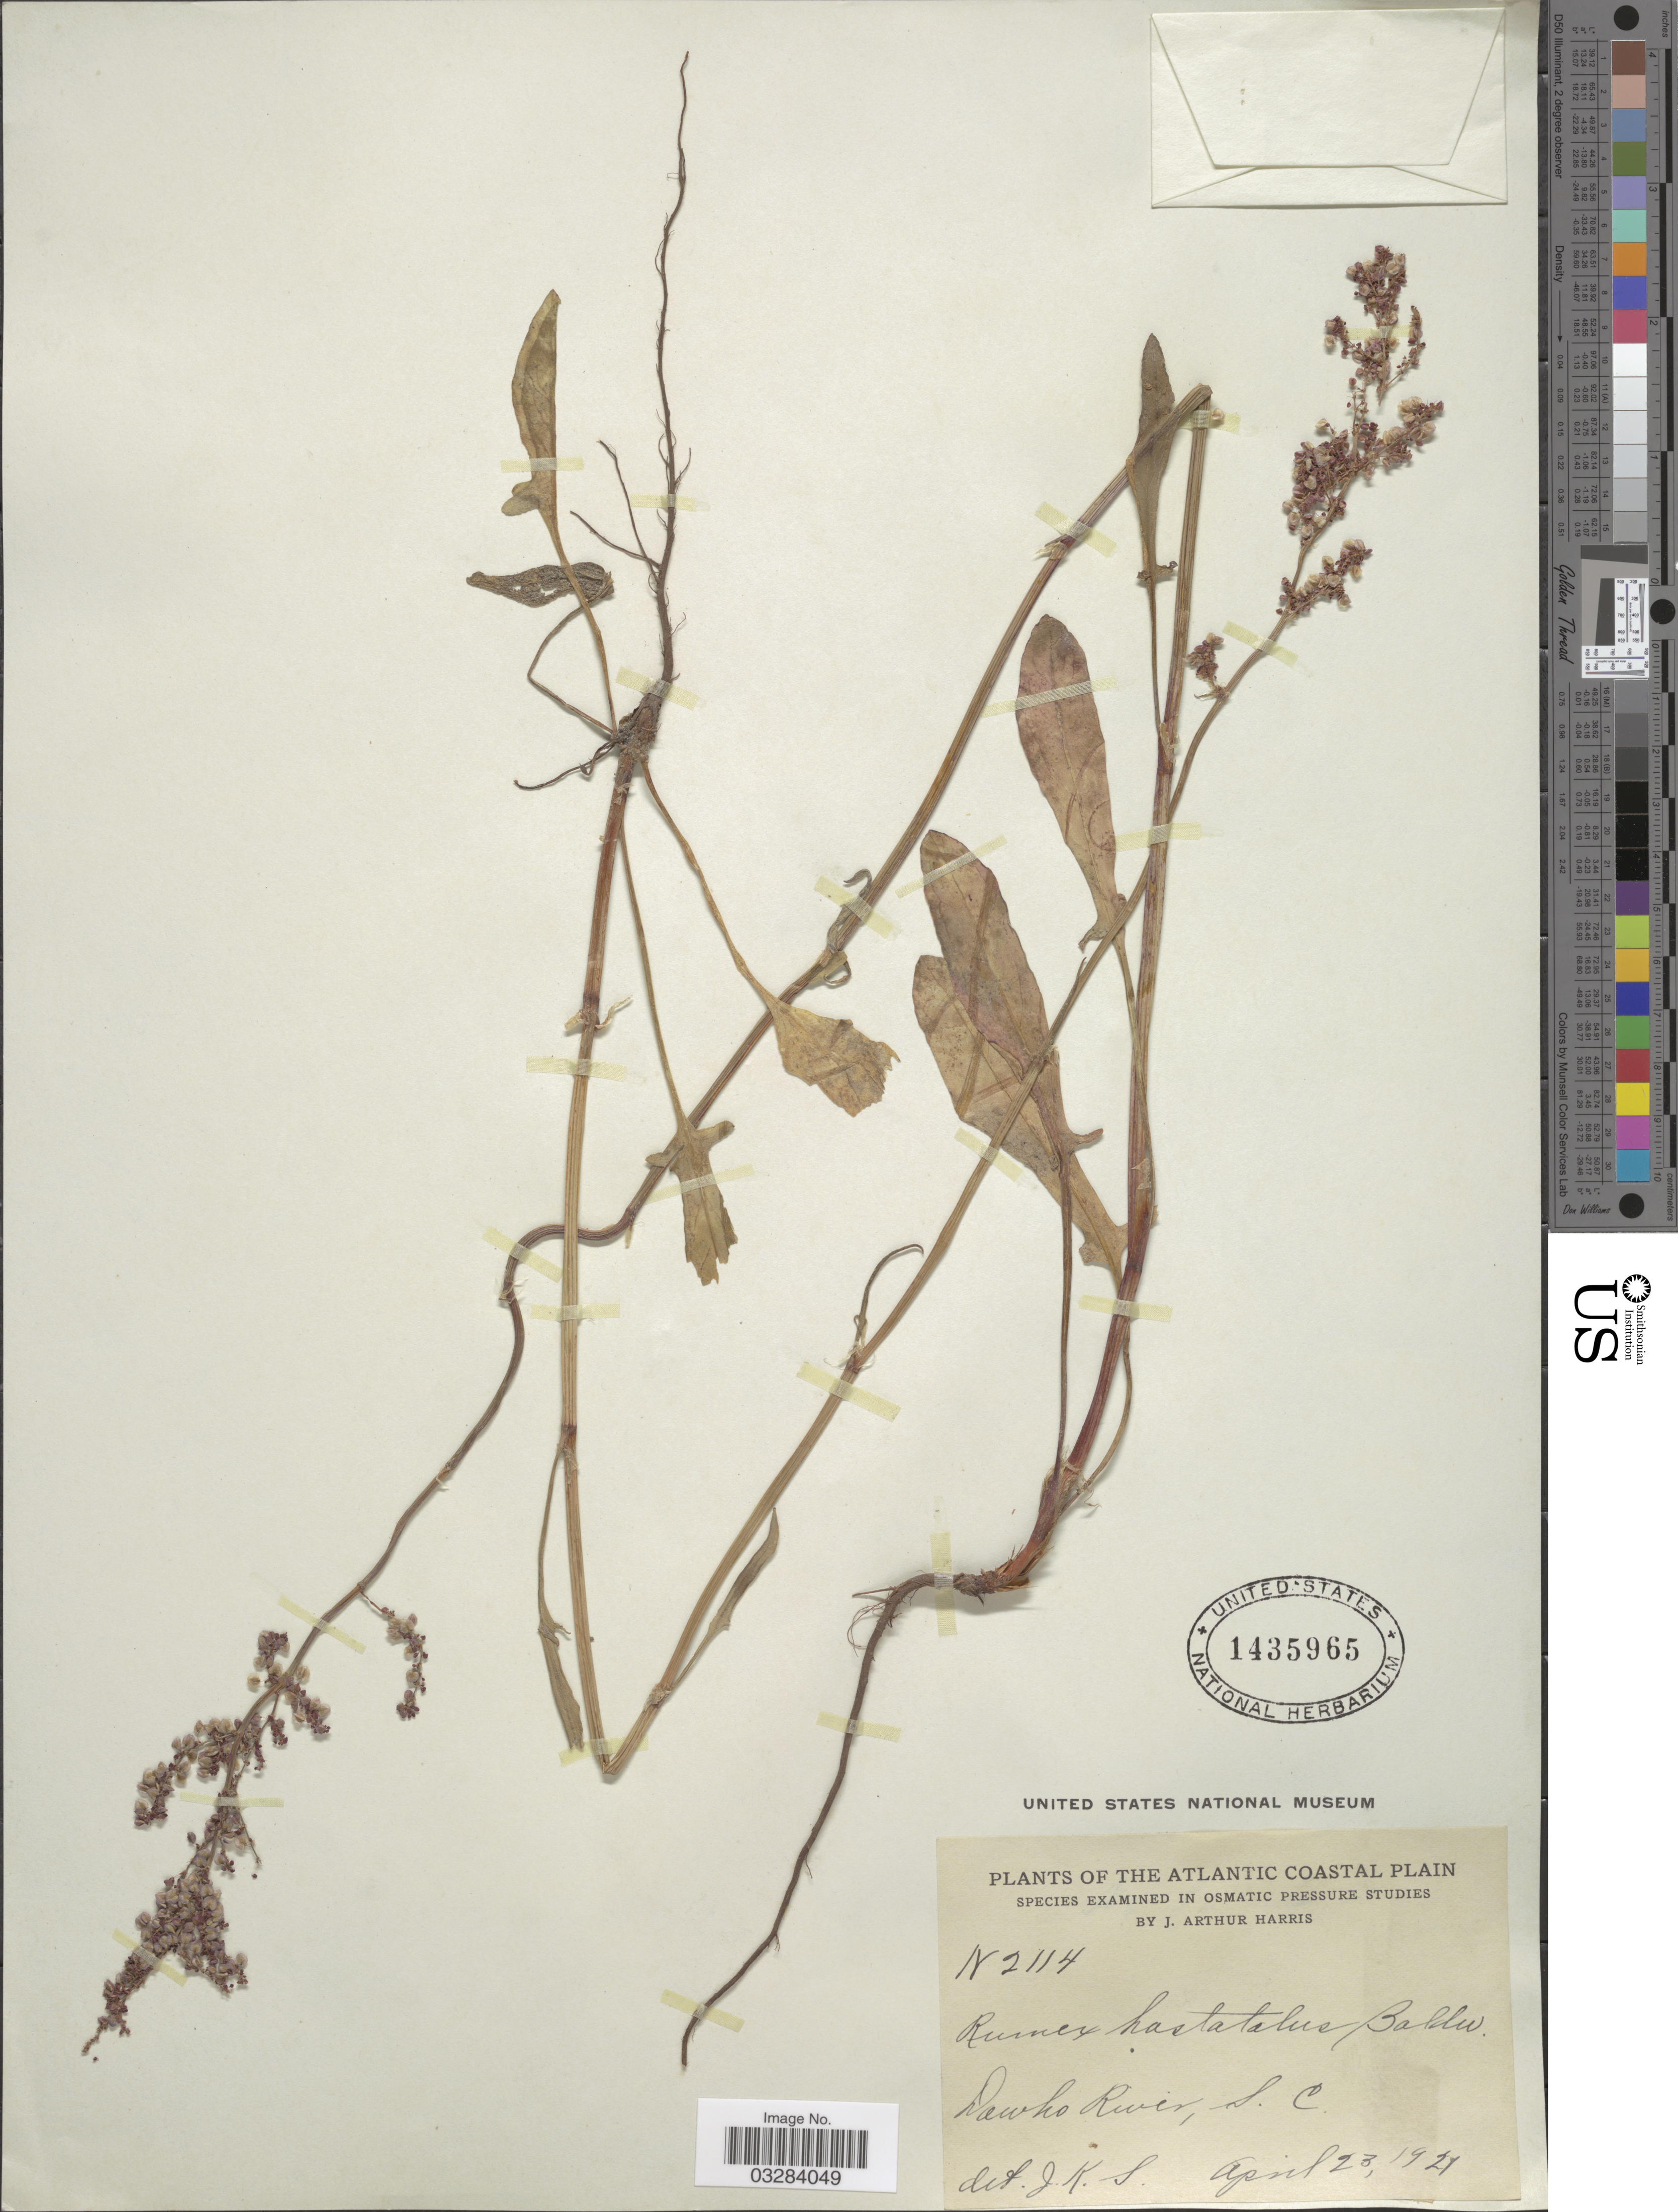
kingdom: Plantae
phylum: Tracheophyta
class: Magnoliopsida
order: Caryophyllales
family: Polygonaceae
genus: Rumex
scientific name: Rumex hastatulus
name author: Baldwin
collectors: J. A. Harris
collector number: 2114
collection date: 1921-04-23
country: United States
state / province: South Carolina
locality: The Atlantic Coastal Plain. Dawho River, S. C.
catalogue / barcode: US 1435965